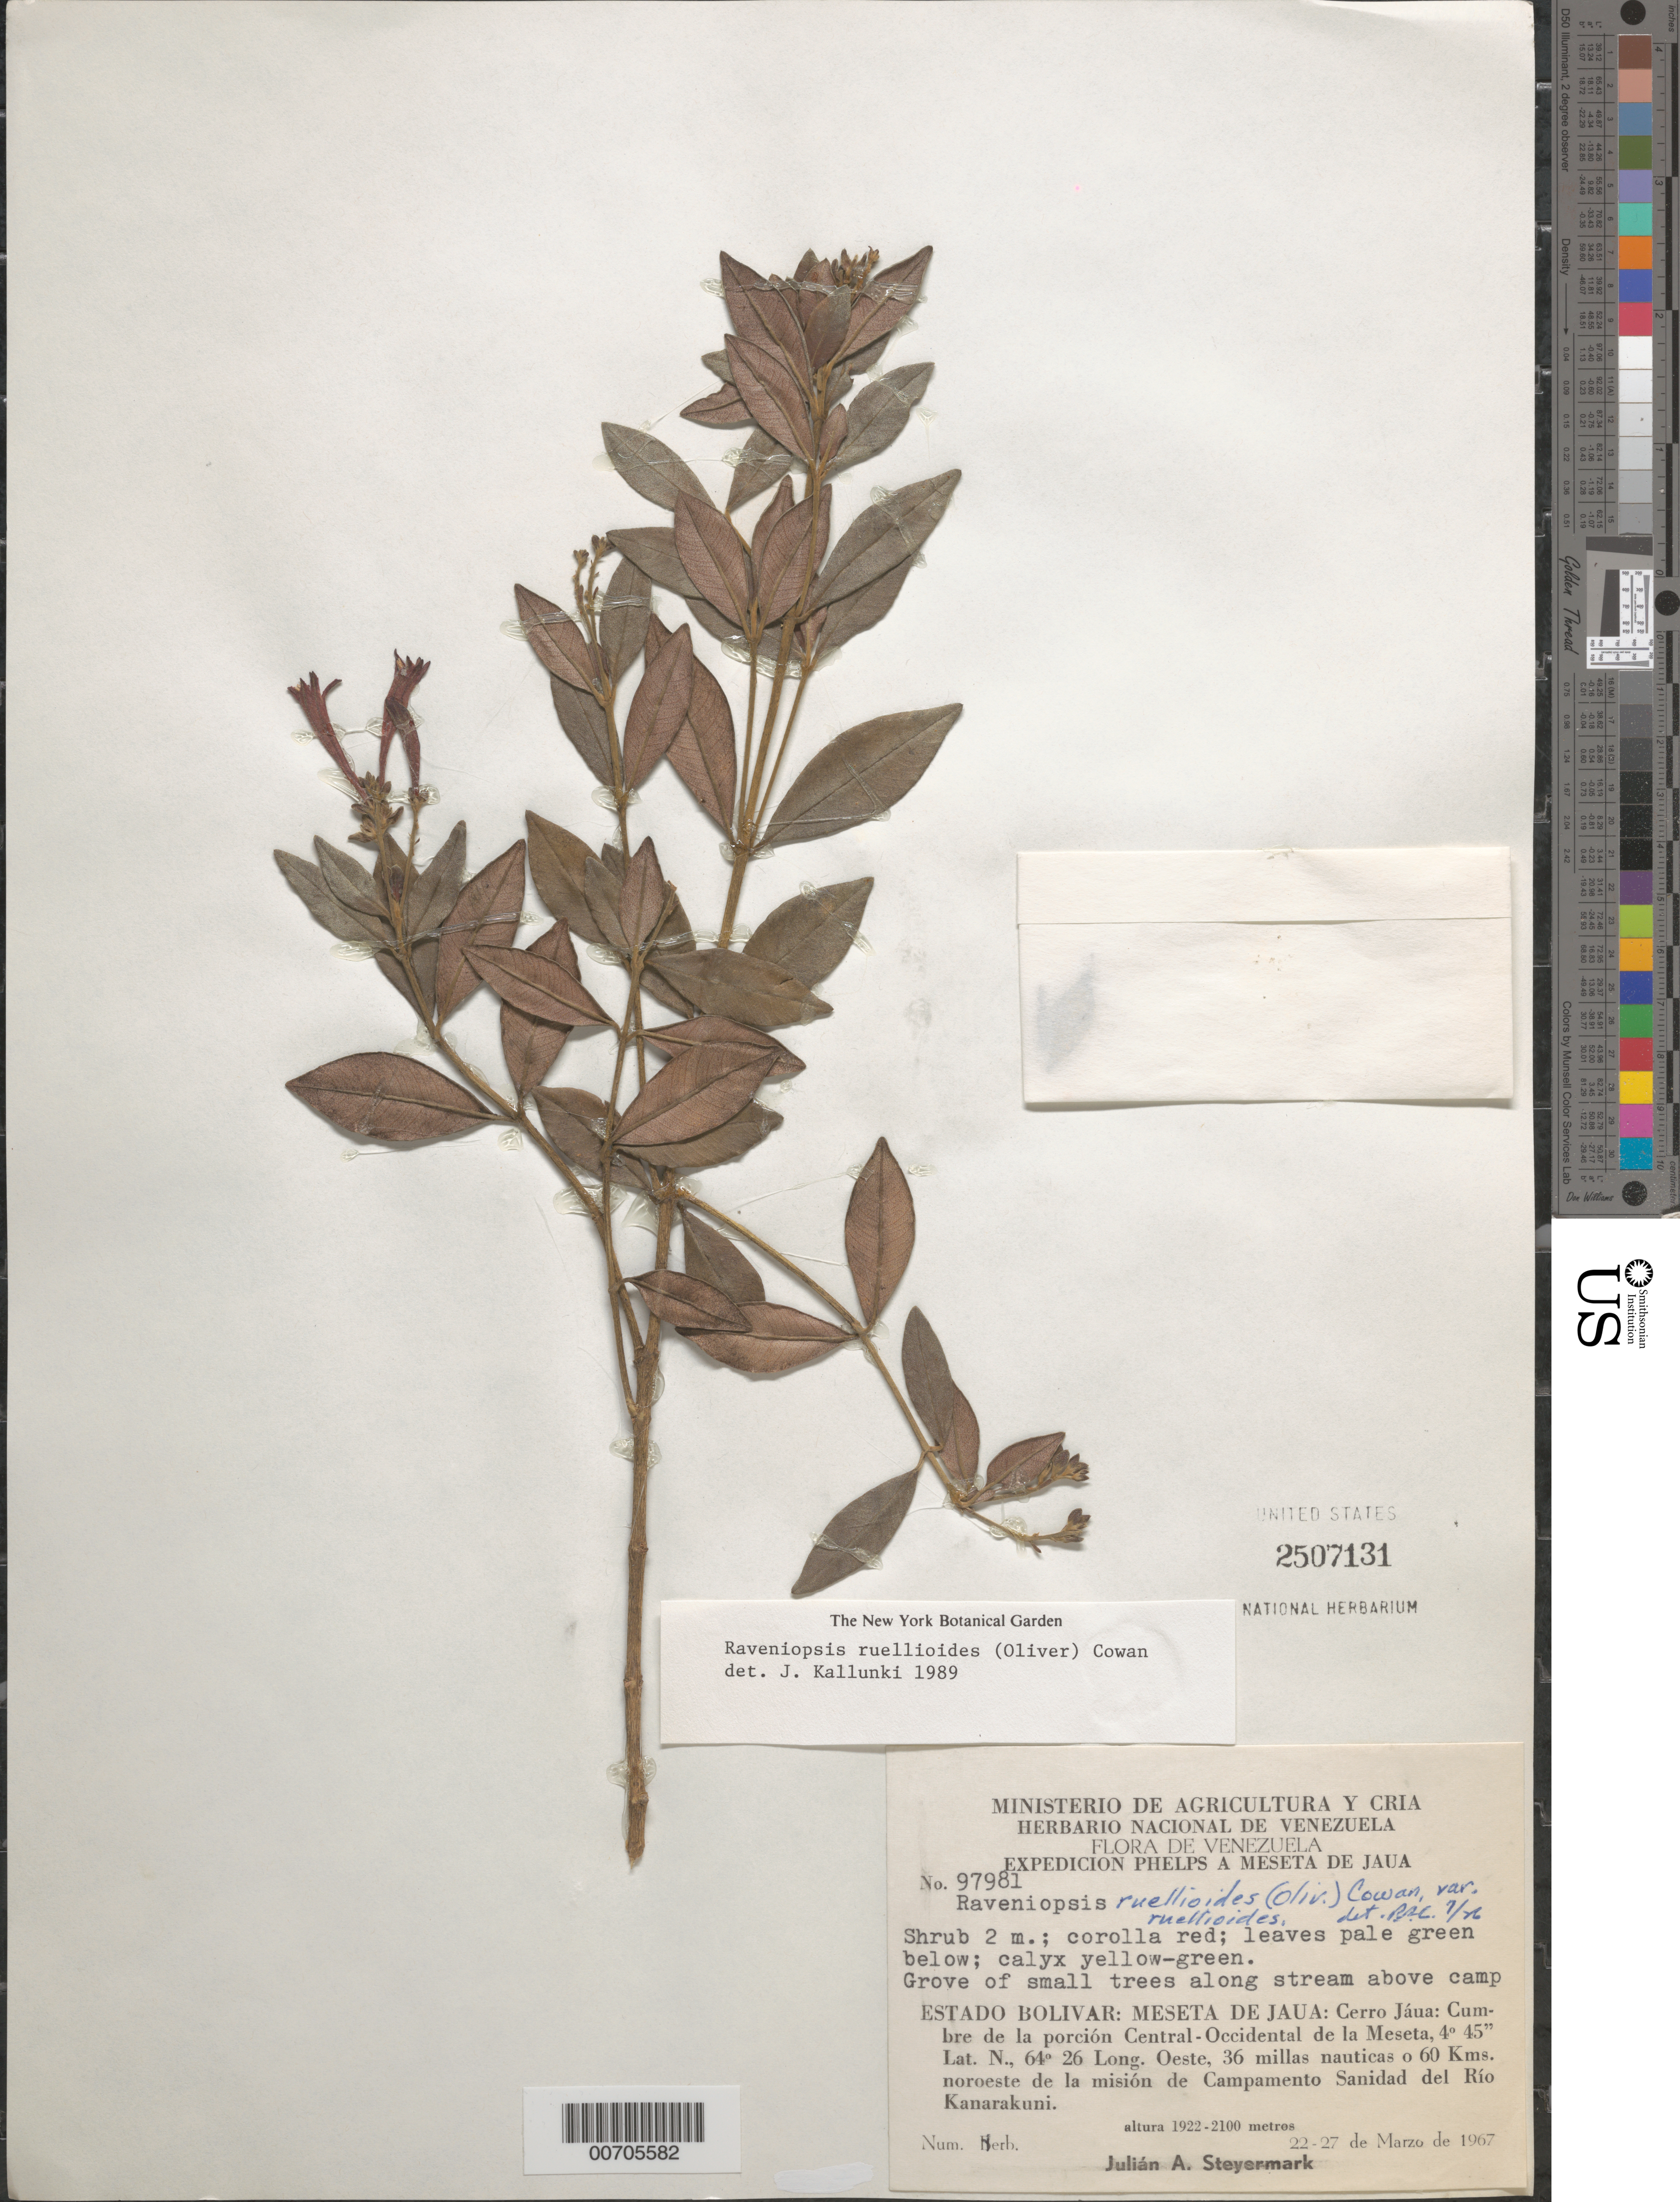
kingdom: Plantae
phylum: Tracheophyta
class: Magnoliopsida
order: Sapindales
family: Rutaceae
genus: Raveniopsis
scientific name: Raveniopsis ruellioides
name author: (Oliv.) R.S. Cowan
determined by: Kallunki, Jacquelyn A.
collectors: J. Steyermark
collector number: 97981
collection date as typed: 22-Mar-67 to 27-Mar-67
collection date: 1967-03-22/1967-03-27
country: Venezuela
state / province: Bolívar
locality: Meseta del Jaua: Cerro Jáua, cumbre de la porcion Central-Occidental de la Meseta, 36 millas nauticas o 60 km NO de la mision de Campamento Sanidad del Río Kanarakuni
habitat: Grove of small trees along stream above camp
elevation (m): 1922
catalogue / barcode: US 2507131